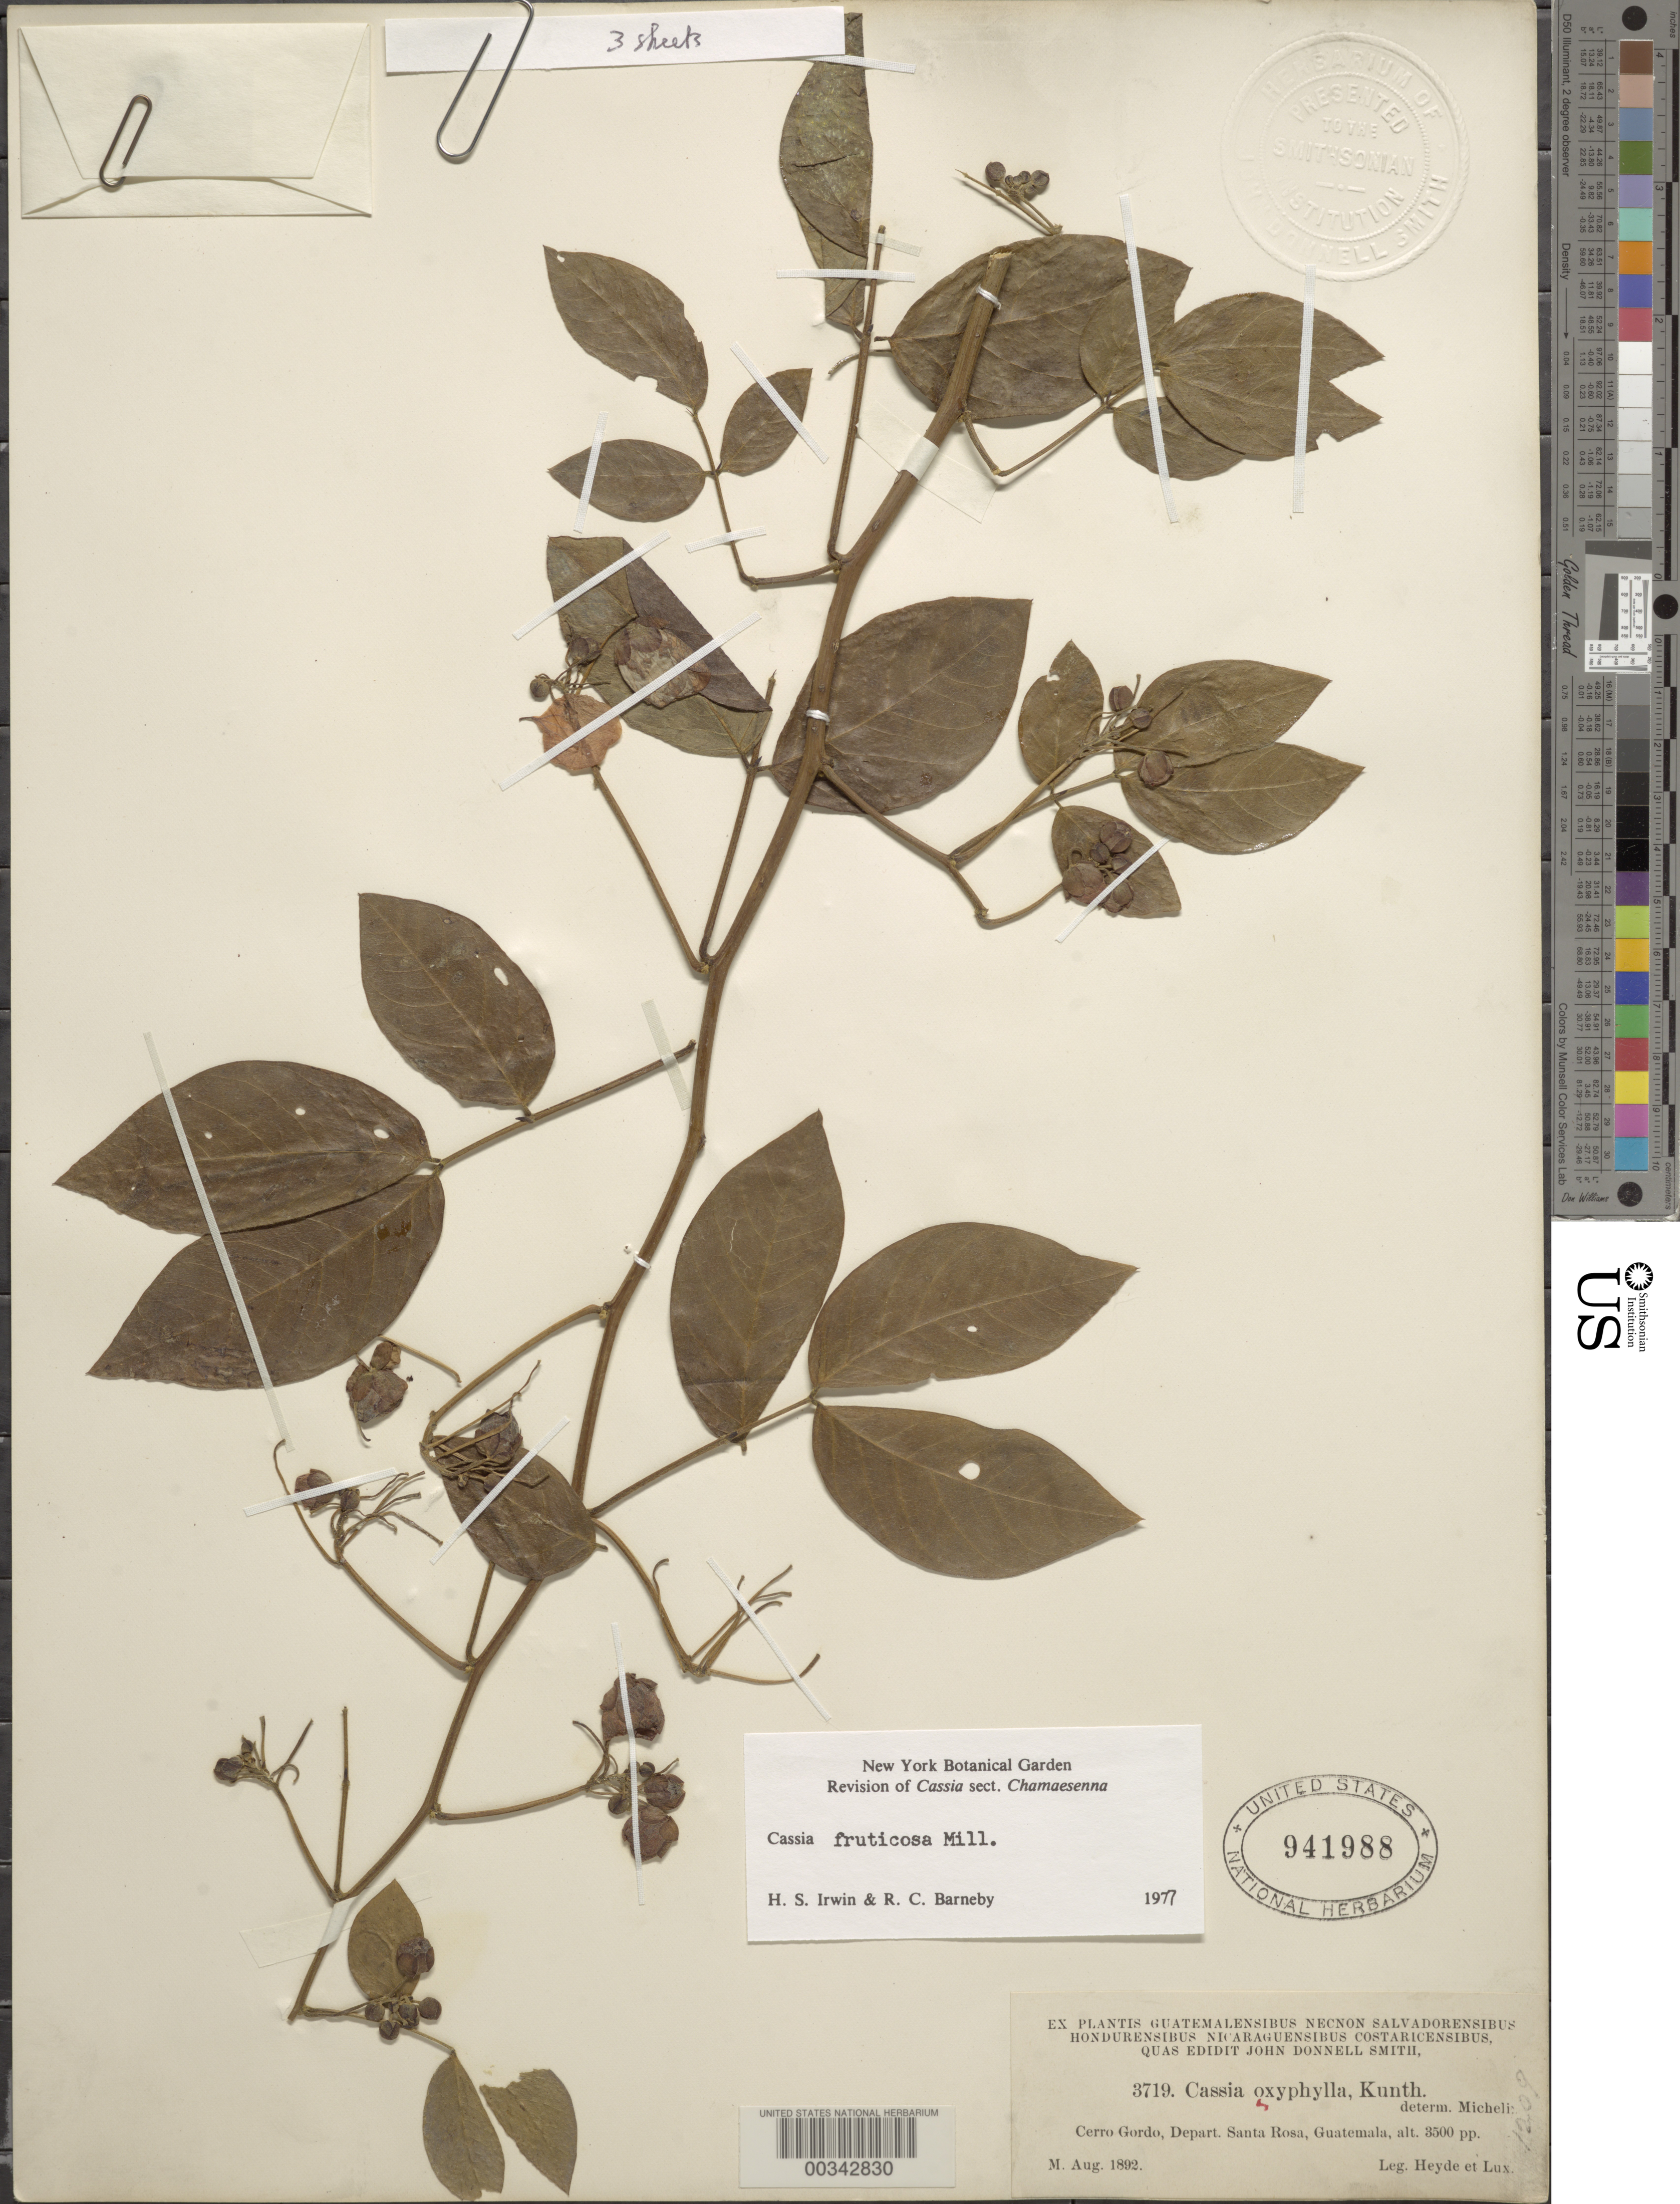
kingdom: Plantae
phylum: Tracheophyta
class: Magnoliopsida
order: Fabales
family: Fabaceae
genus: Senna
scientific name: Senna fruticosa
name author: (Benth.) H.S. Irwin & Barneby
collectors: E. T. Heyde & E. Lux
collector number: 3719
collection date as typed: Aug 1892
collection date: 1892-08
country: Guatemala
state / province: Santa Rosa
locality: Cerro Gordo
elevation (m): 1067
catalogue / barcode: US 941988